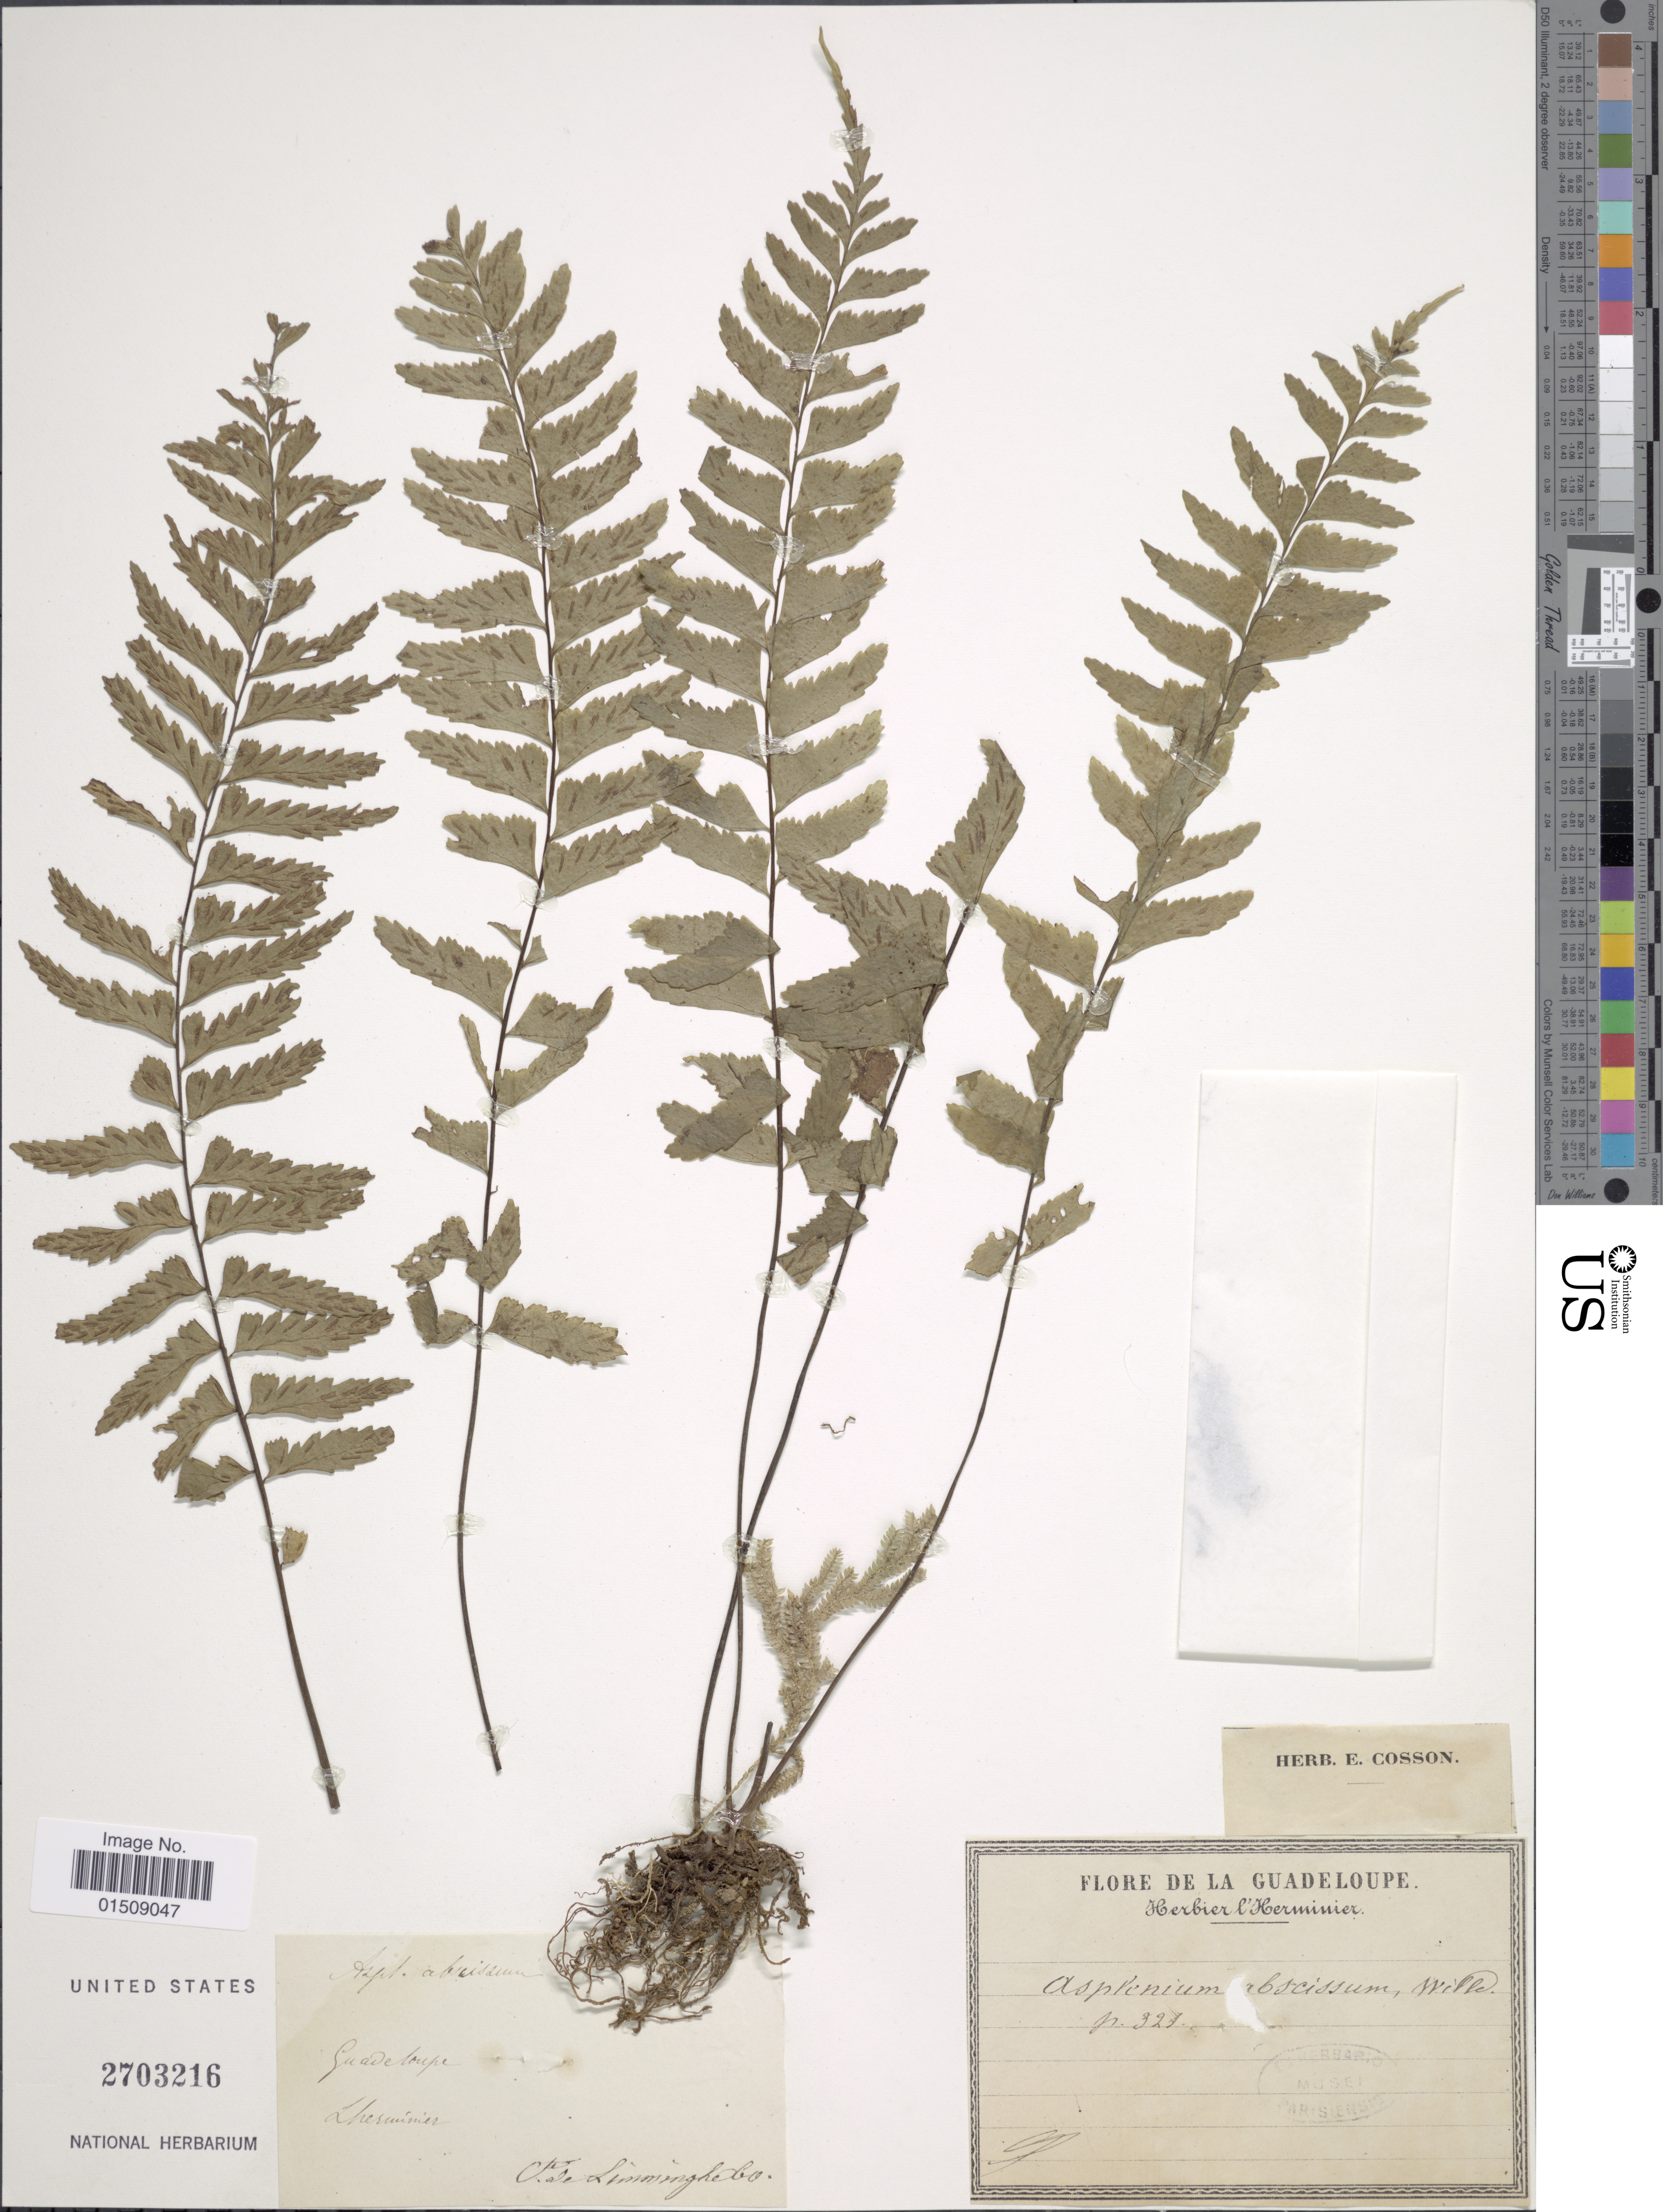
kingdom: Plantae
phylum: Tracheophyta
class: Polypodiopsida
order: Polypodiales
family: Aspleniaceae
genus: Asplenium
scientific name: Asplenium laetum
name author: Sw.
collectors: F. L'Herminier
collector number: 329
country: Guadeloupe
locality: Vale Limminghebo [interpreted]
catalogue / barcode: US 2703216